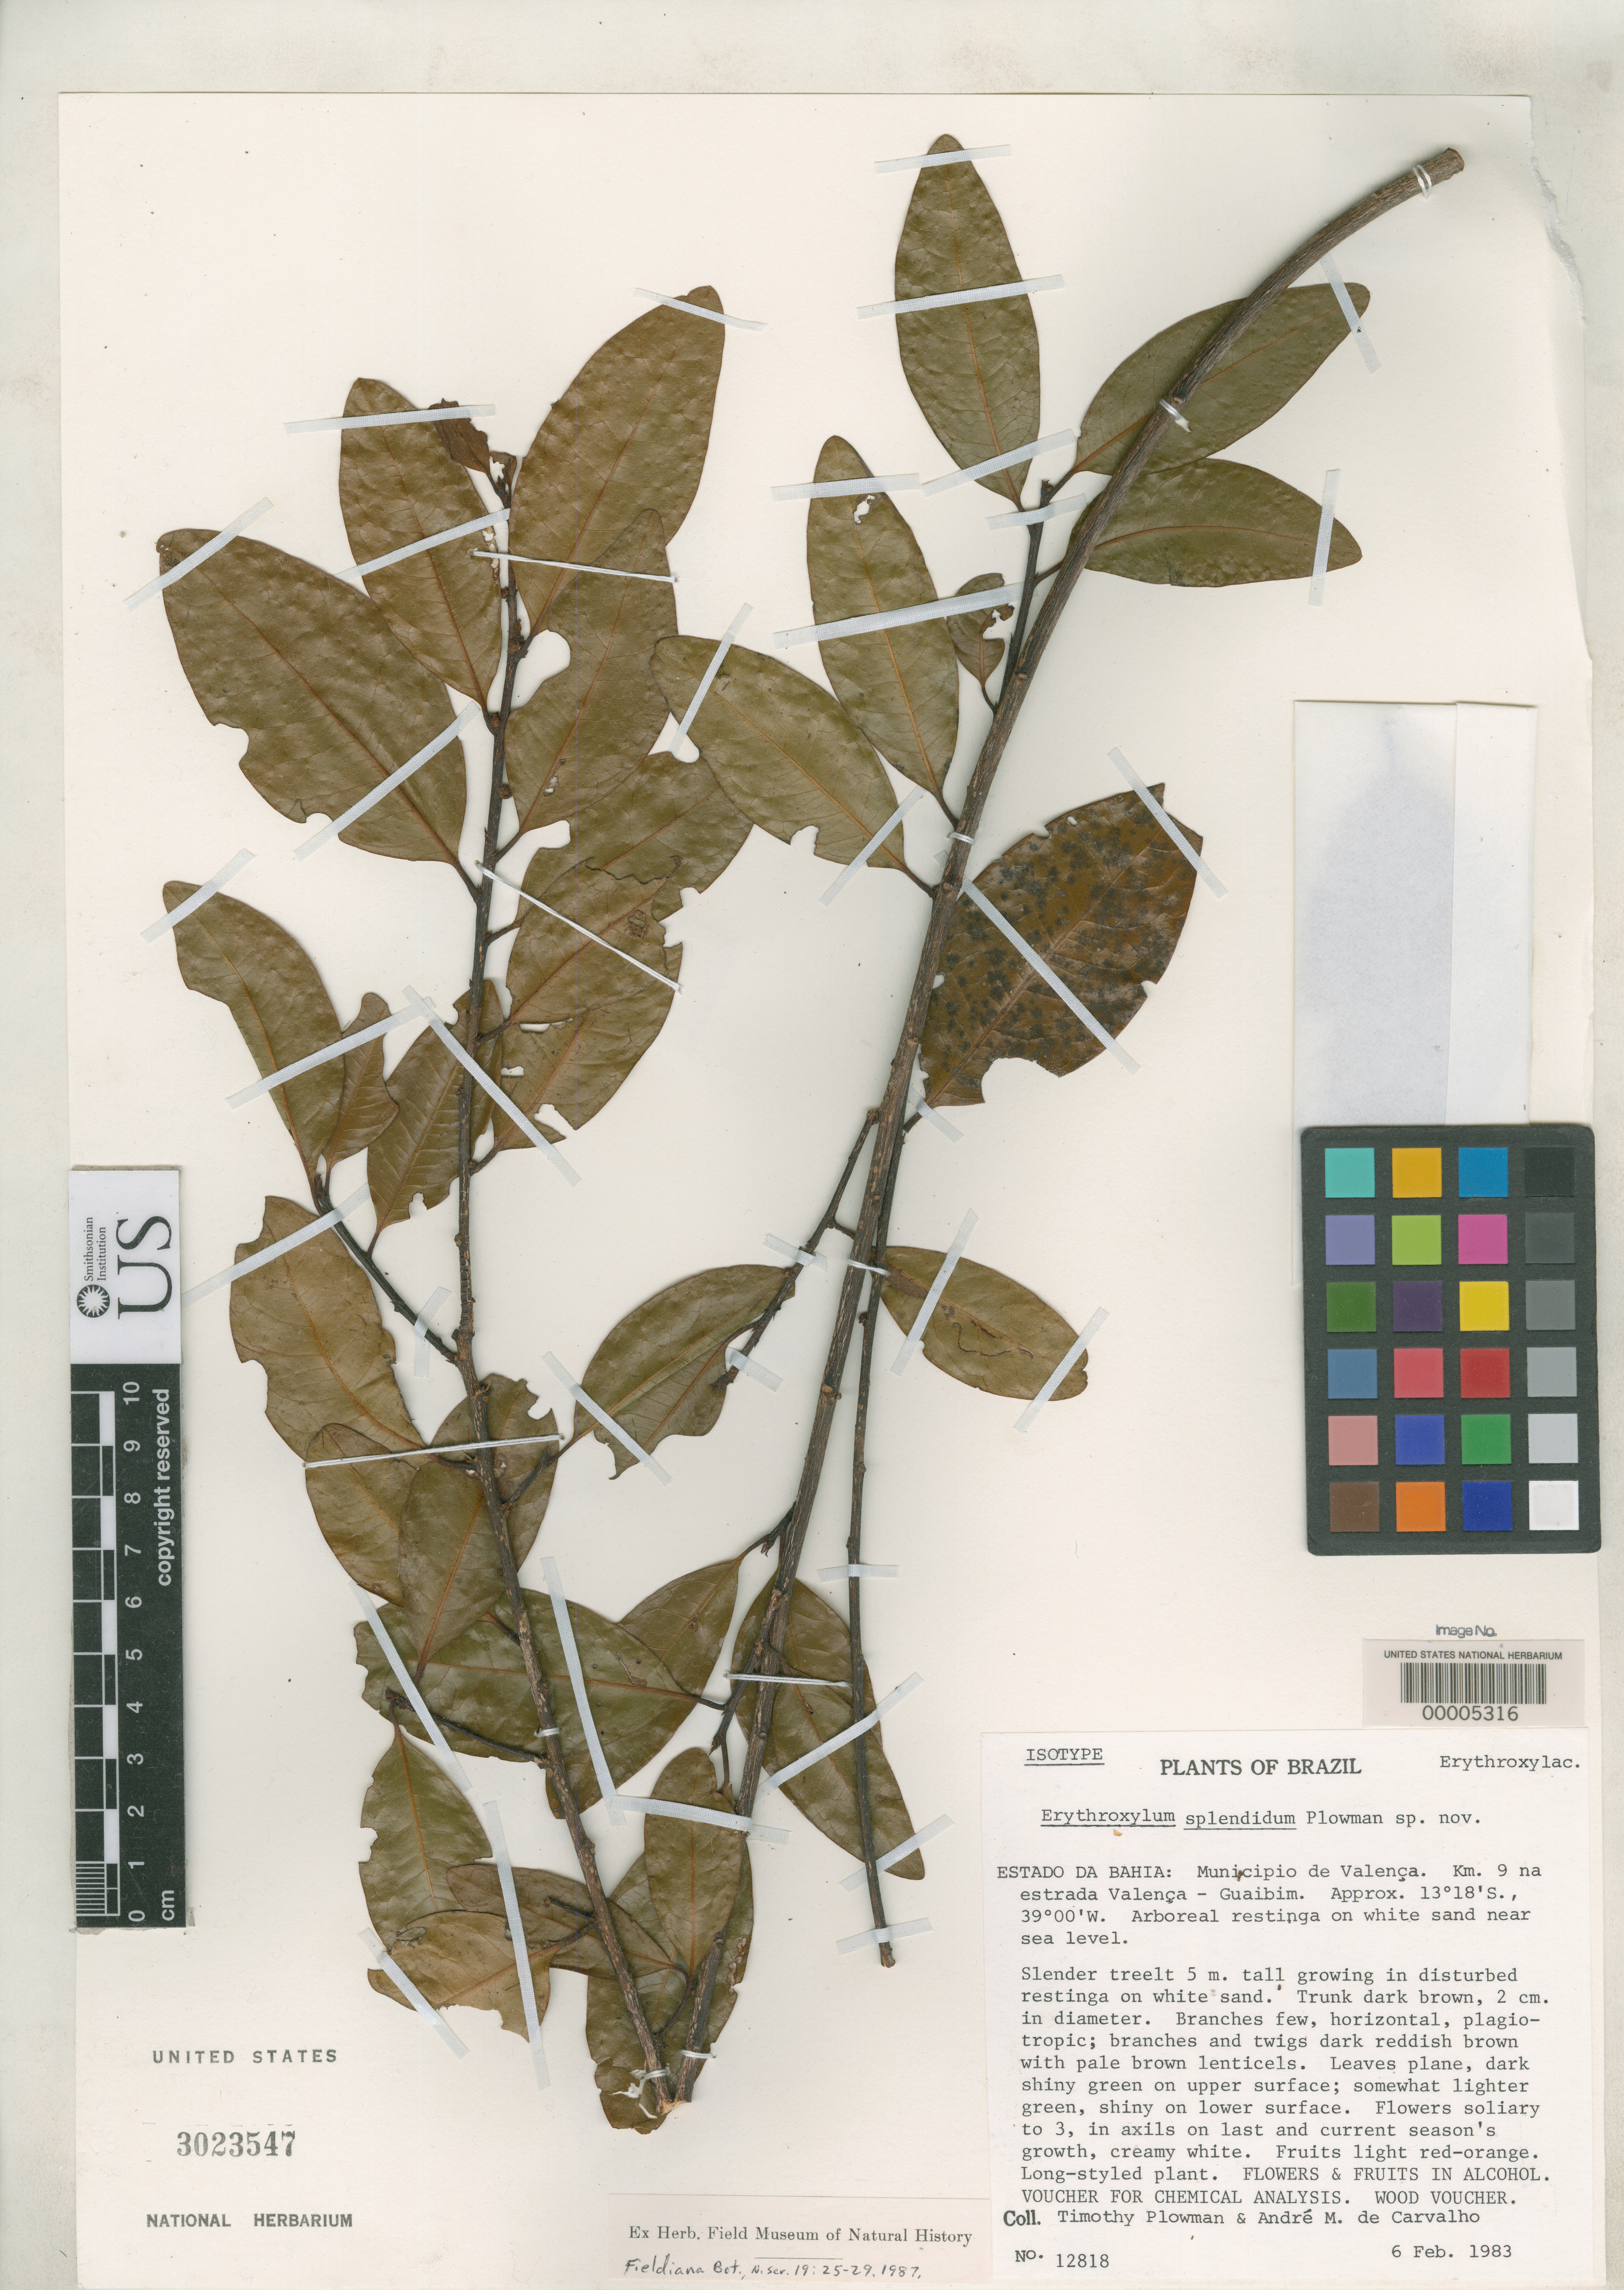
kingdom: Plantae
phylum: Tracheophyta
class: Magnoliopsida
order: Malpighiales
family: Erythroxylaceae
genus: Erythroxylum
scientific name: Erythroxylum splendidum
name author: Plowman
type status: Isotype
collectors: T. Plowman & A. M. Carvalho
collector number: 12818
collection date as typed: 06 Feb 1983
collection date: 1983-02-06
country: Brazil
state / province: Bahia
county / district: Valençia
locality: Km 9 on Valencia-Guaibim Rd.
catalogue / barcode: US 3023547